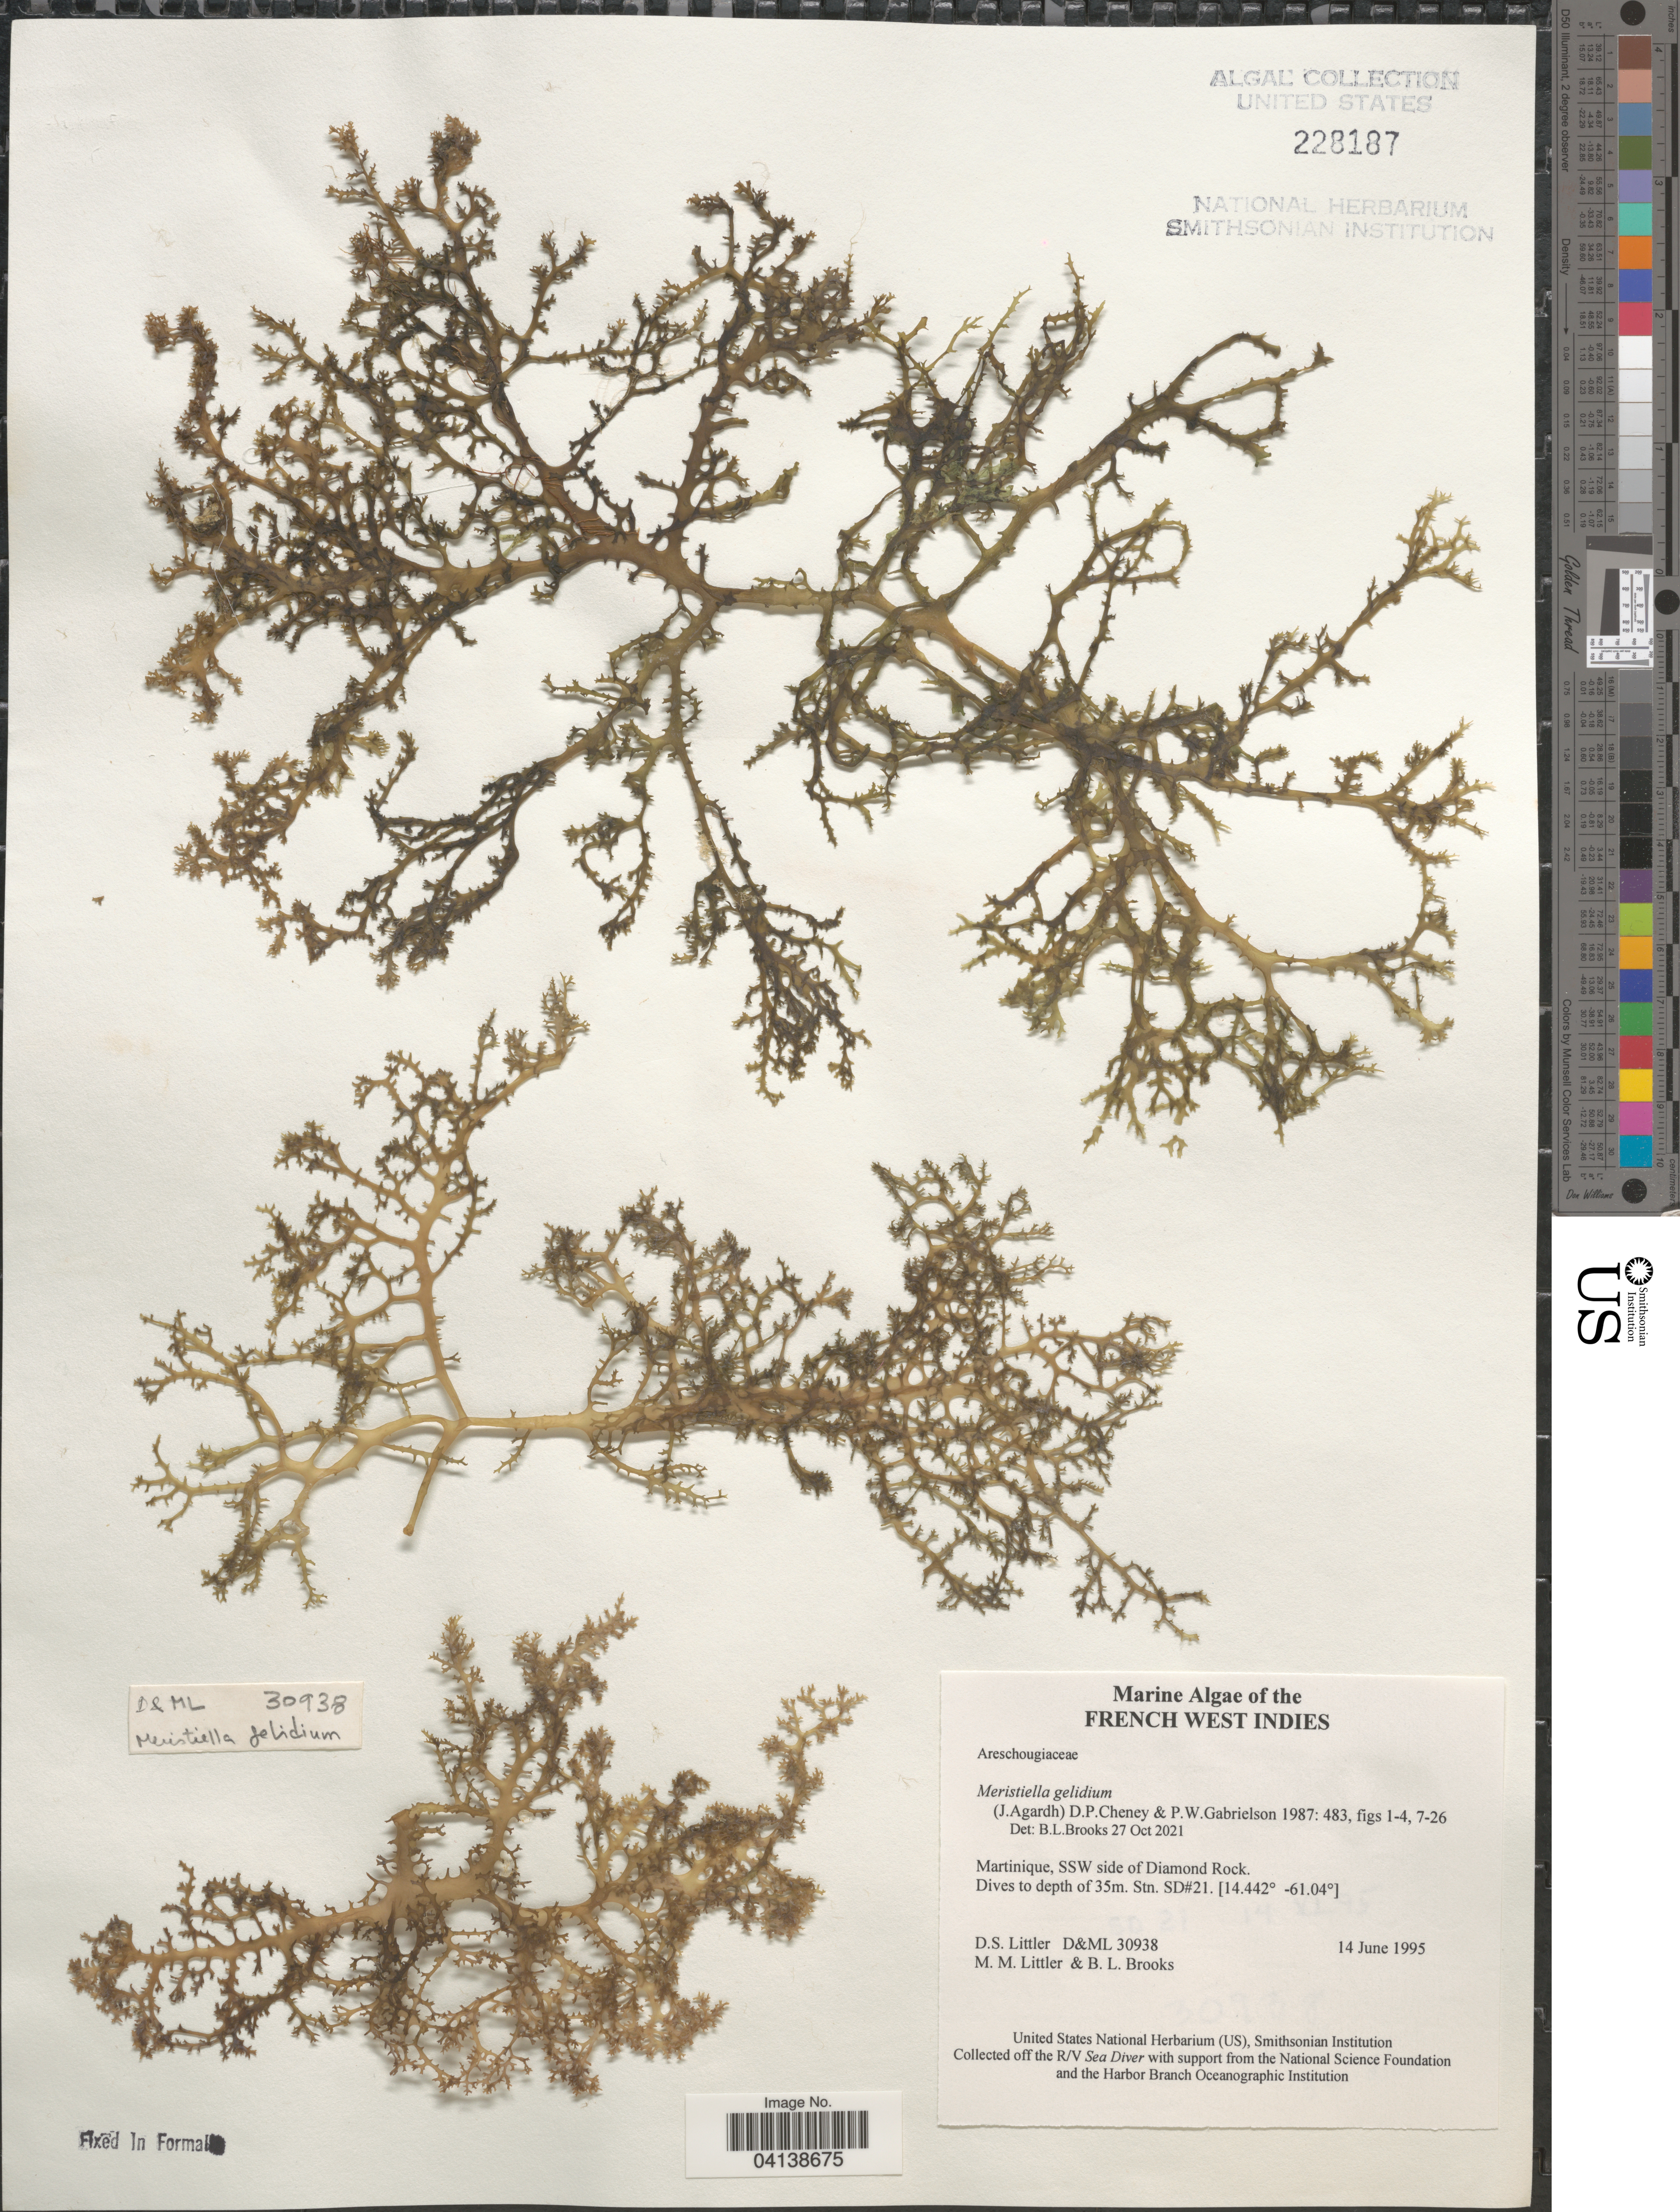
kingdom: Plantae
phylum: Rhodophyta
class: Florideophyceae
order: Gigartinales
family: Solieriaceae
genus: Meristotheca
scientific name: Meristotheca gelidium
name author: (J. Agardh) E.J. Faye & Masuda in E.J. Faye et al.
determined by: Algae name updating Project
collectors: D. S. Littler & B. Brooks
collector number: D&ML30938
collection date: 1995-06-14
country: Martinique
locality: French West Indies. SSW side of Diamond Rock. Stn. SD#21.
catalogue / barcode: US 228187